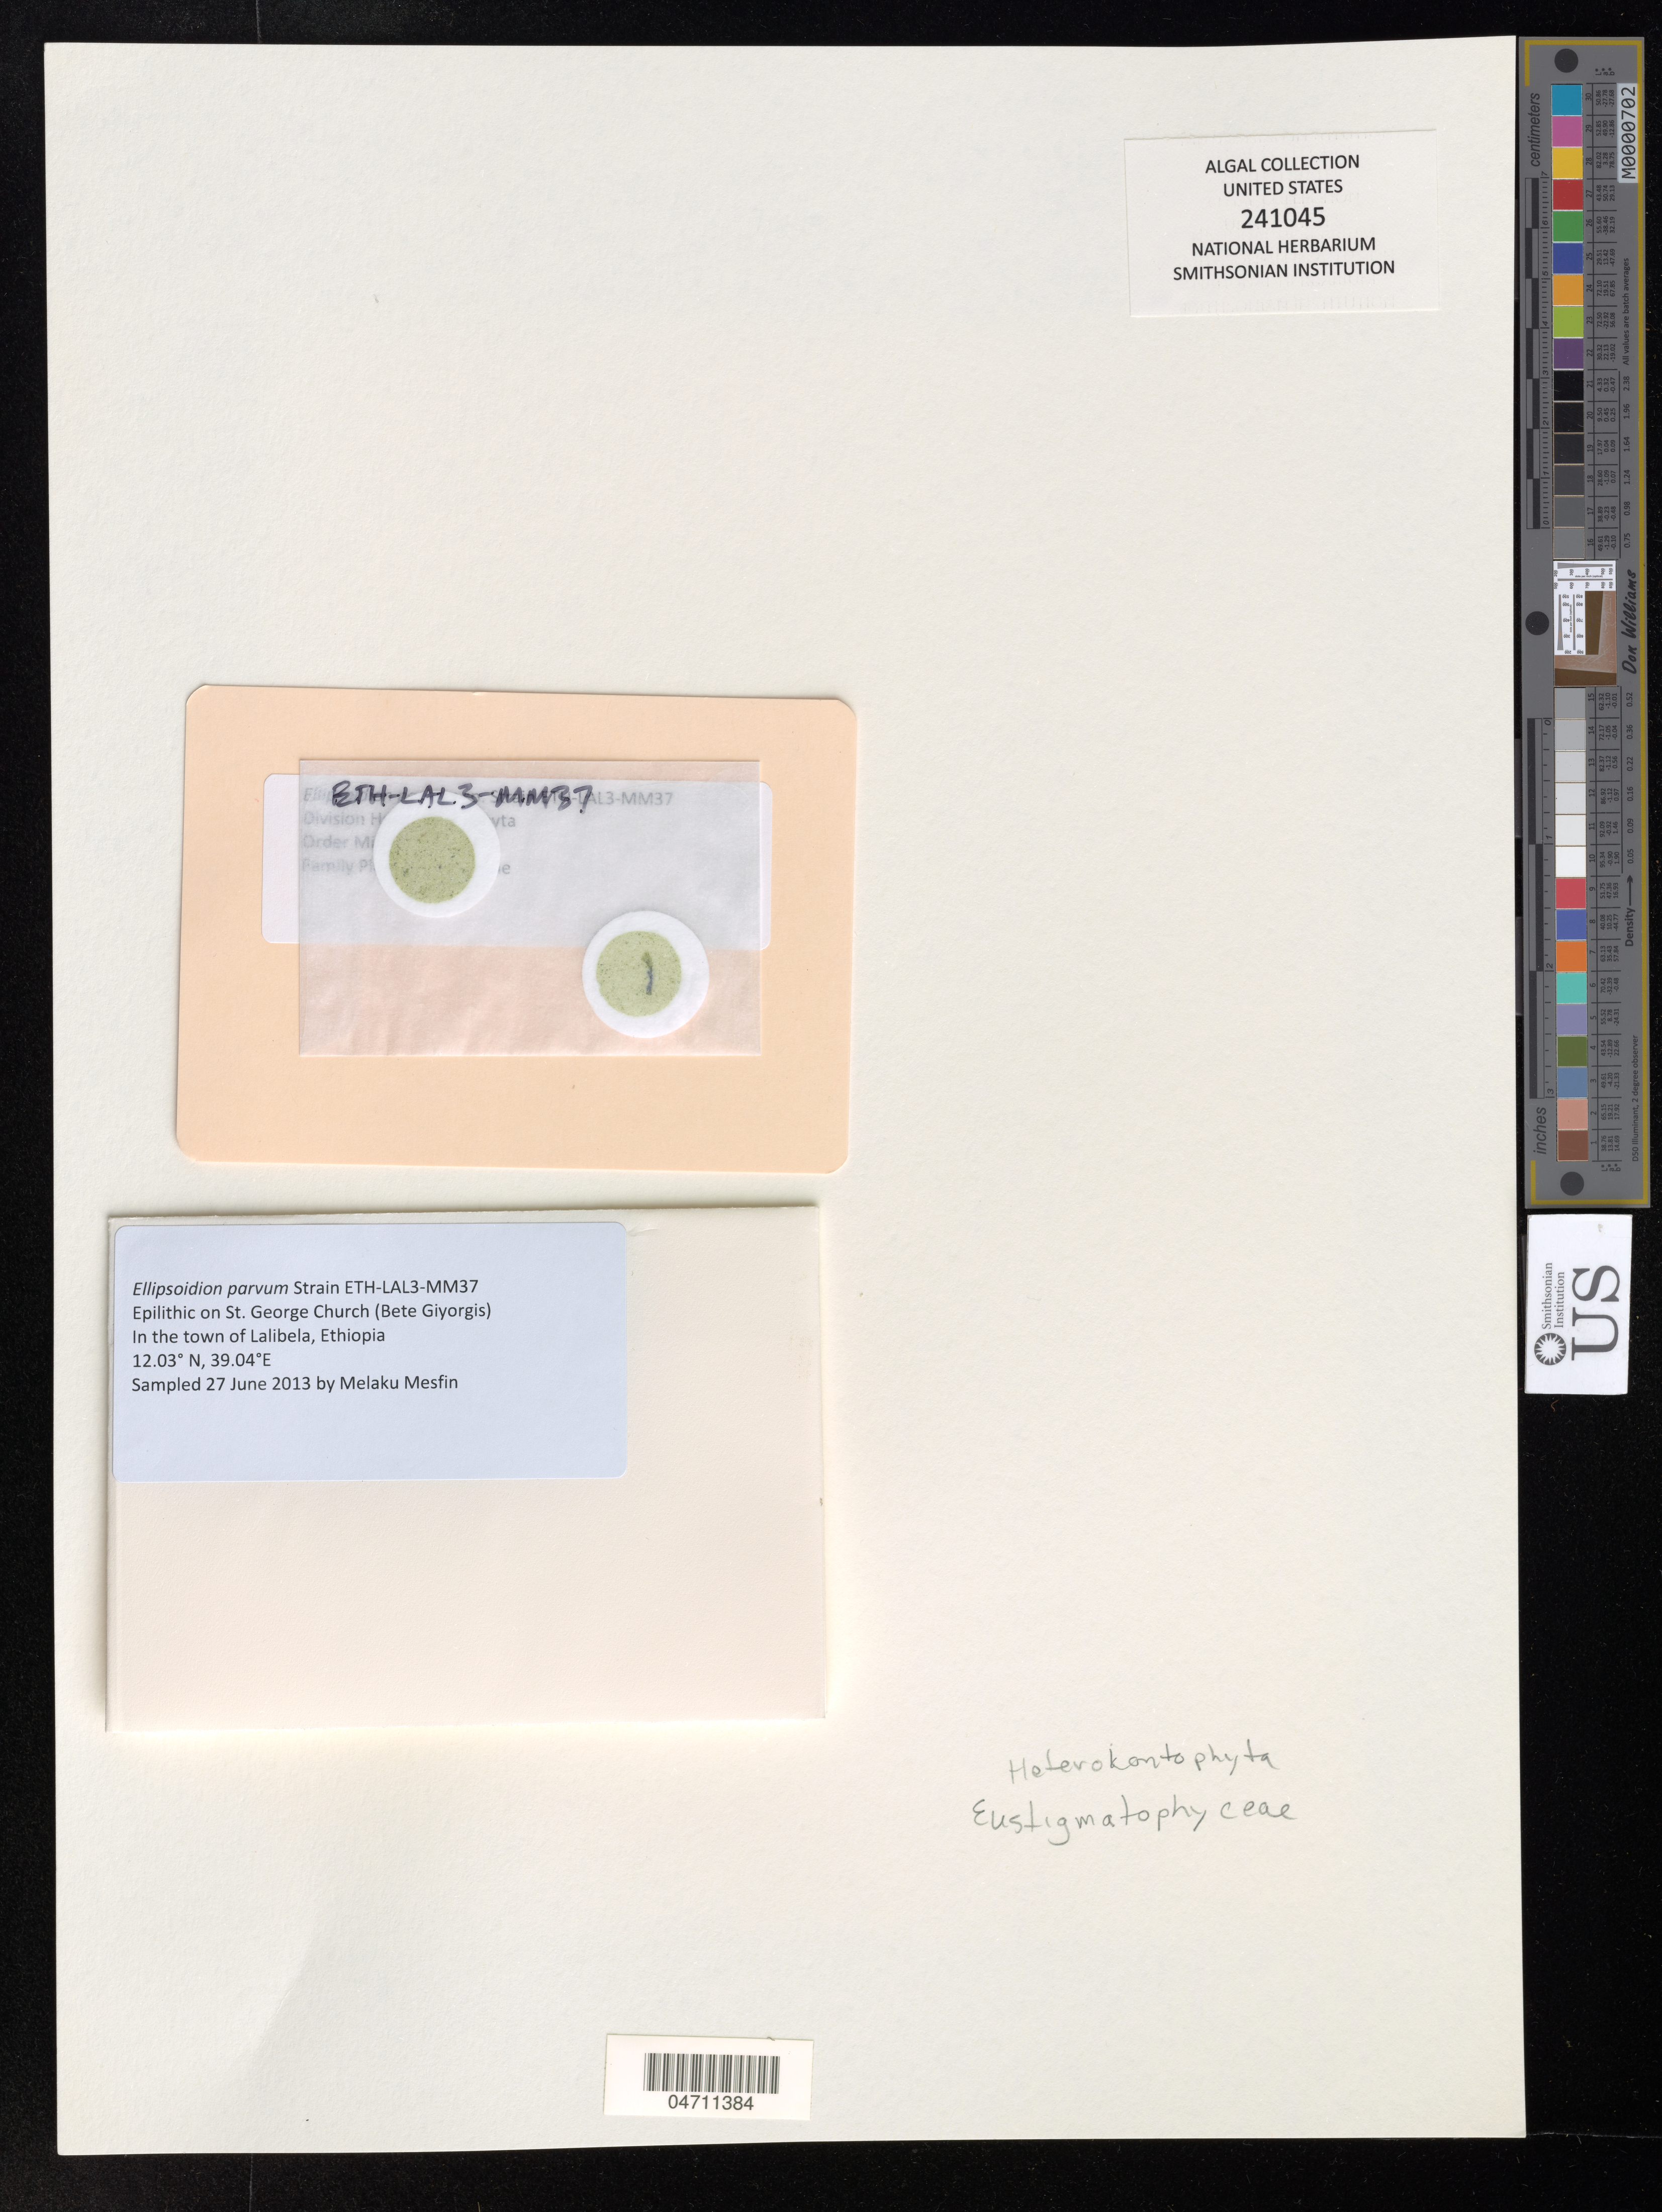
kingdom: Chromista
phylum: Ochrophyta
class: Xanthophyceae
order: Mischococcales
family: Pleurochloridaceae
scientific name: Ellipsoidion parvum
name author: Reisigl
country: Ethiopia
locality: Epilithic on St. George Church, In the town of Lalibela.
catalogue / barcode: US 241045